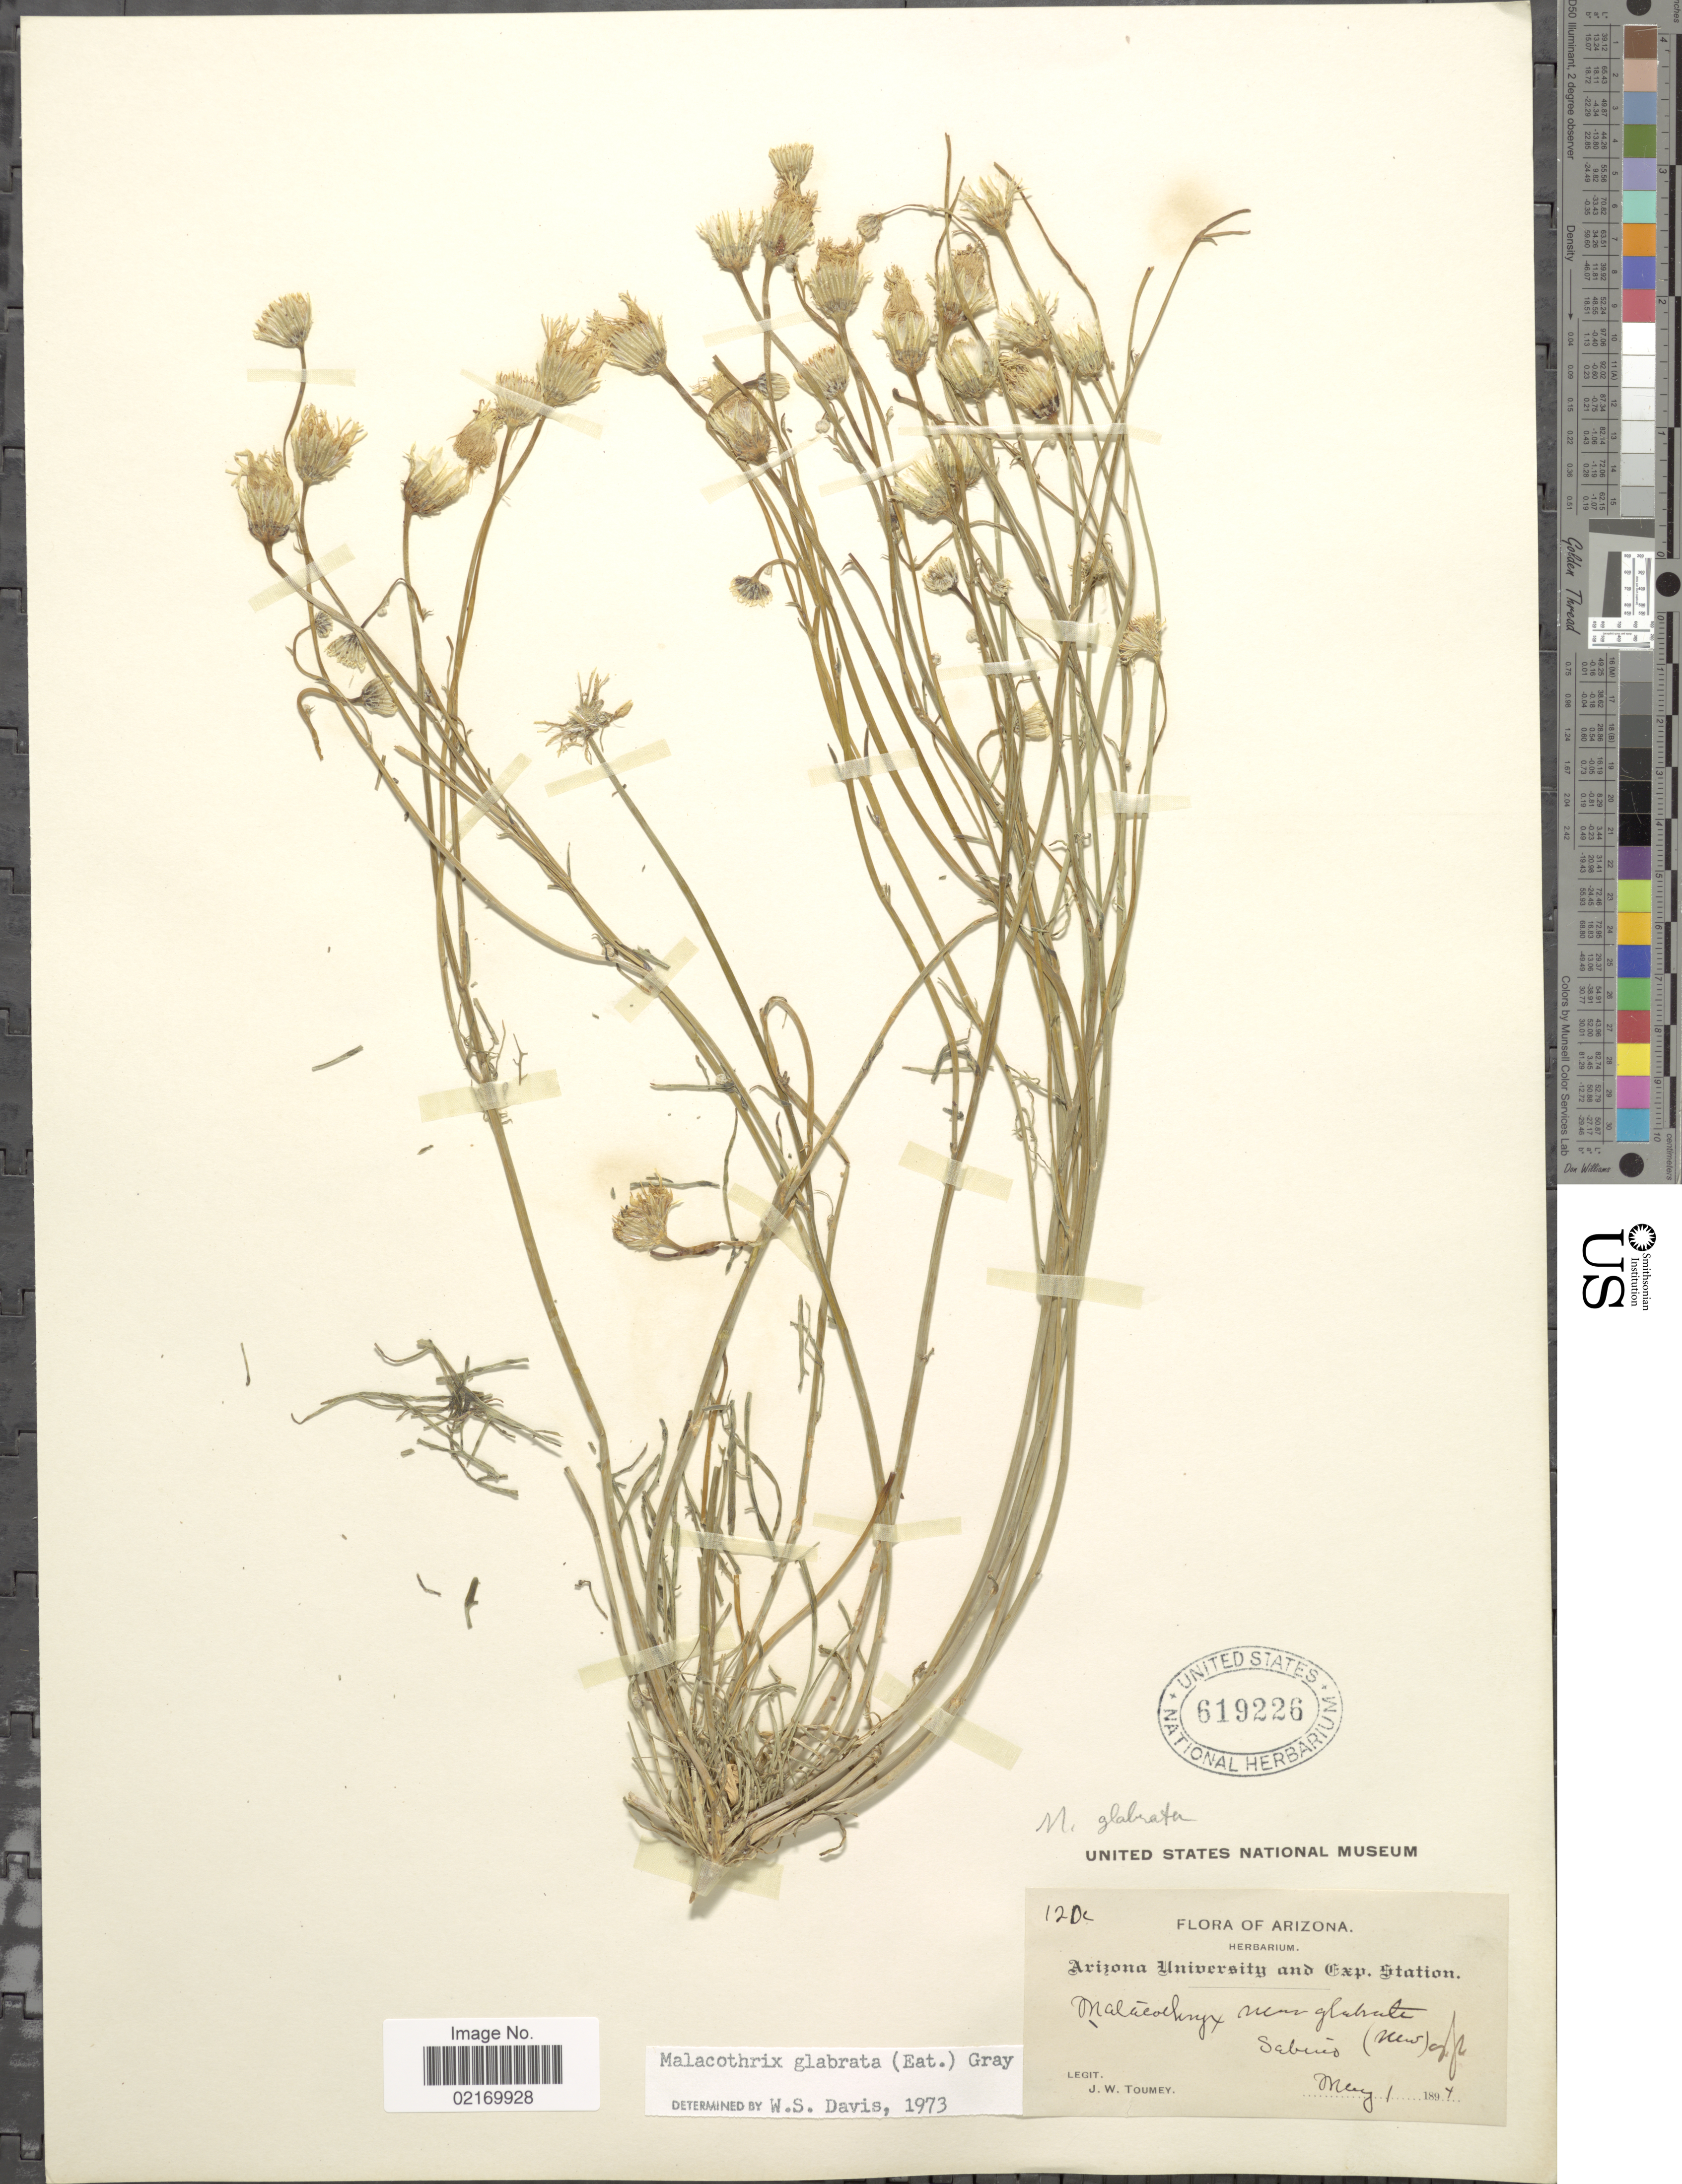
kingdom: Plantae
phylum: Tracheophyta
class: Magnoliopsida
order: Asterales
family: Asteraceae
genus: Malacothrix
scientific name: Malacothrix glabrata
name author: (A. Gray ex D.C. Eaton) A. Gray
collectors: J. W. Toumey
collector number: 120c*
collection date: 1897-05-01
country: United States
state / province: Arizona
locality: Sabino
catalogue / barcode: US 619226